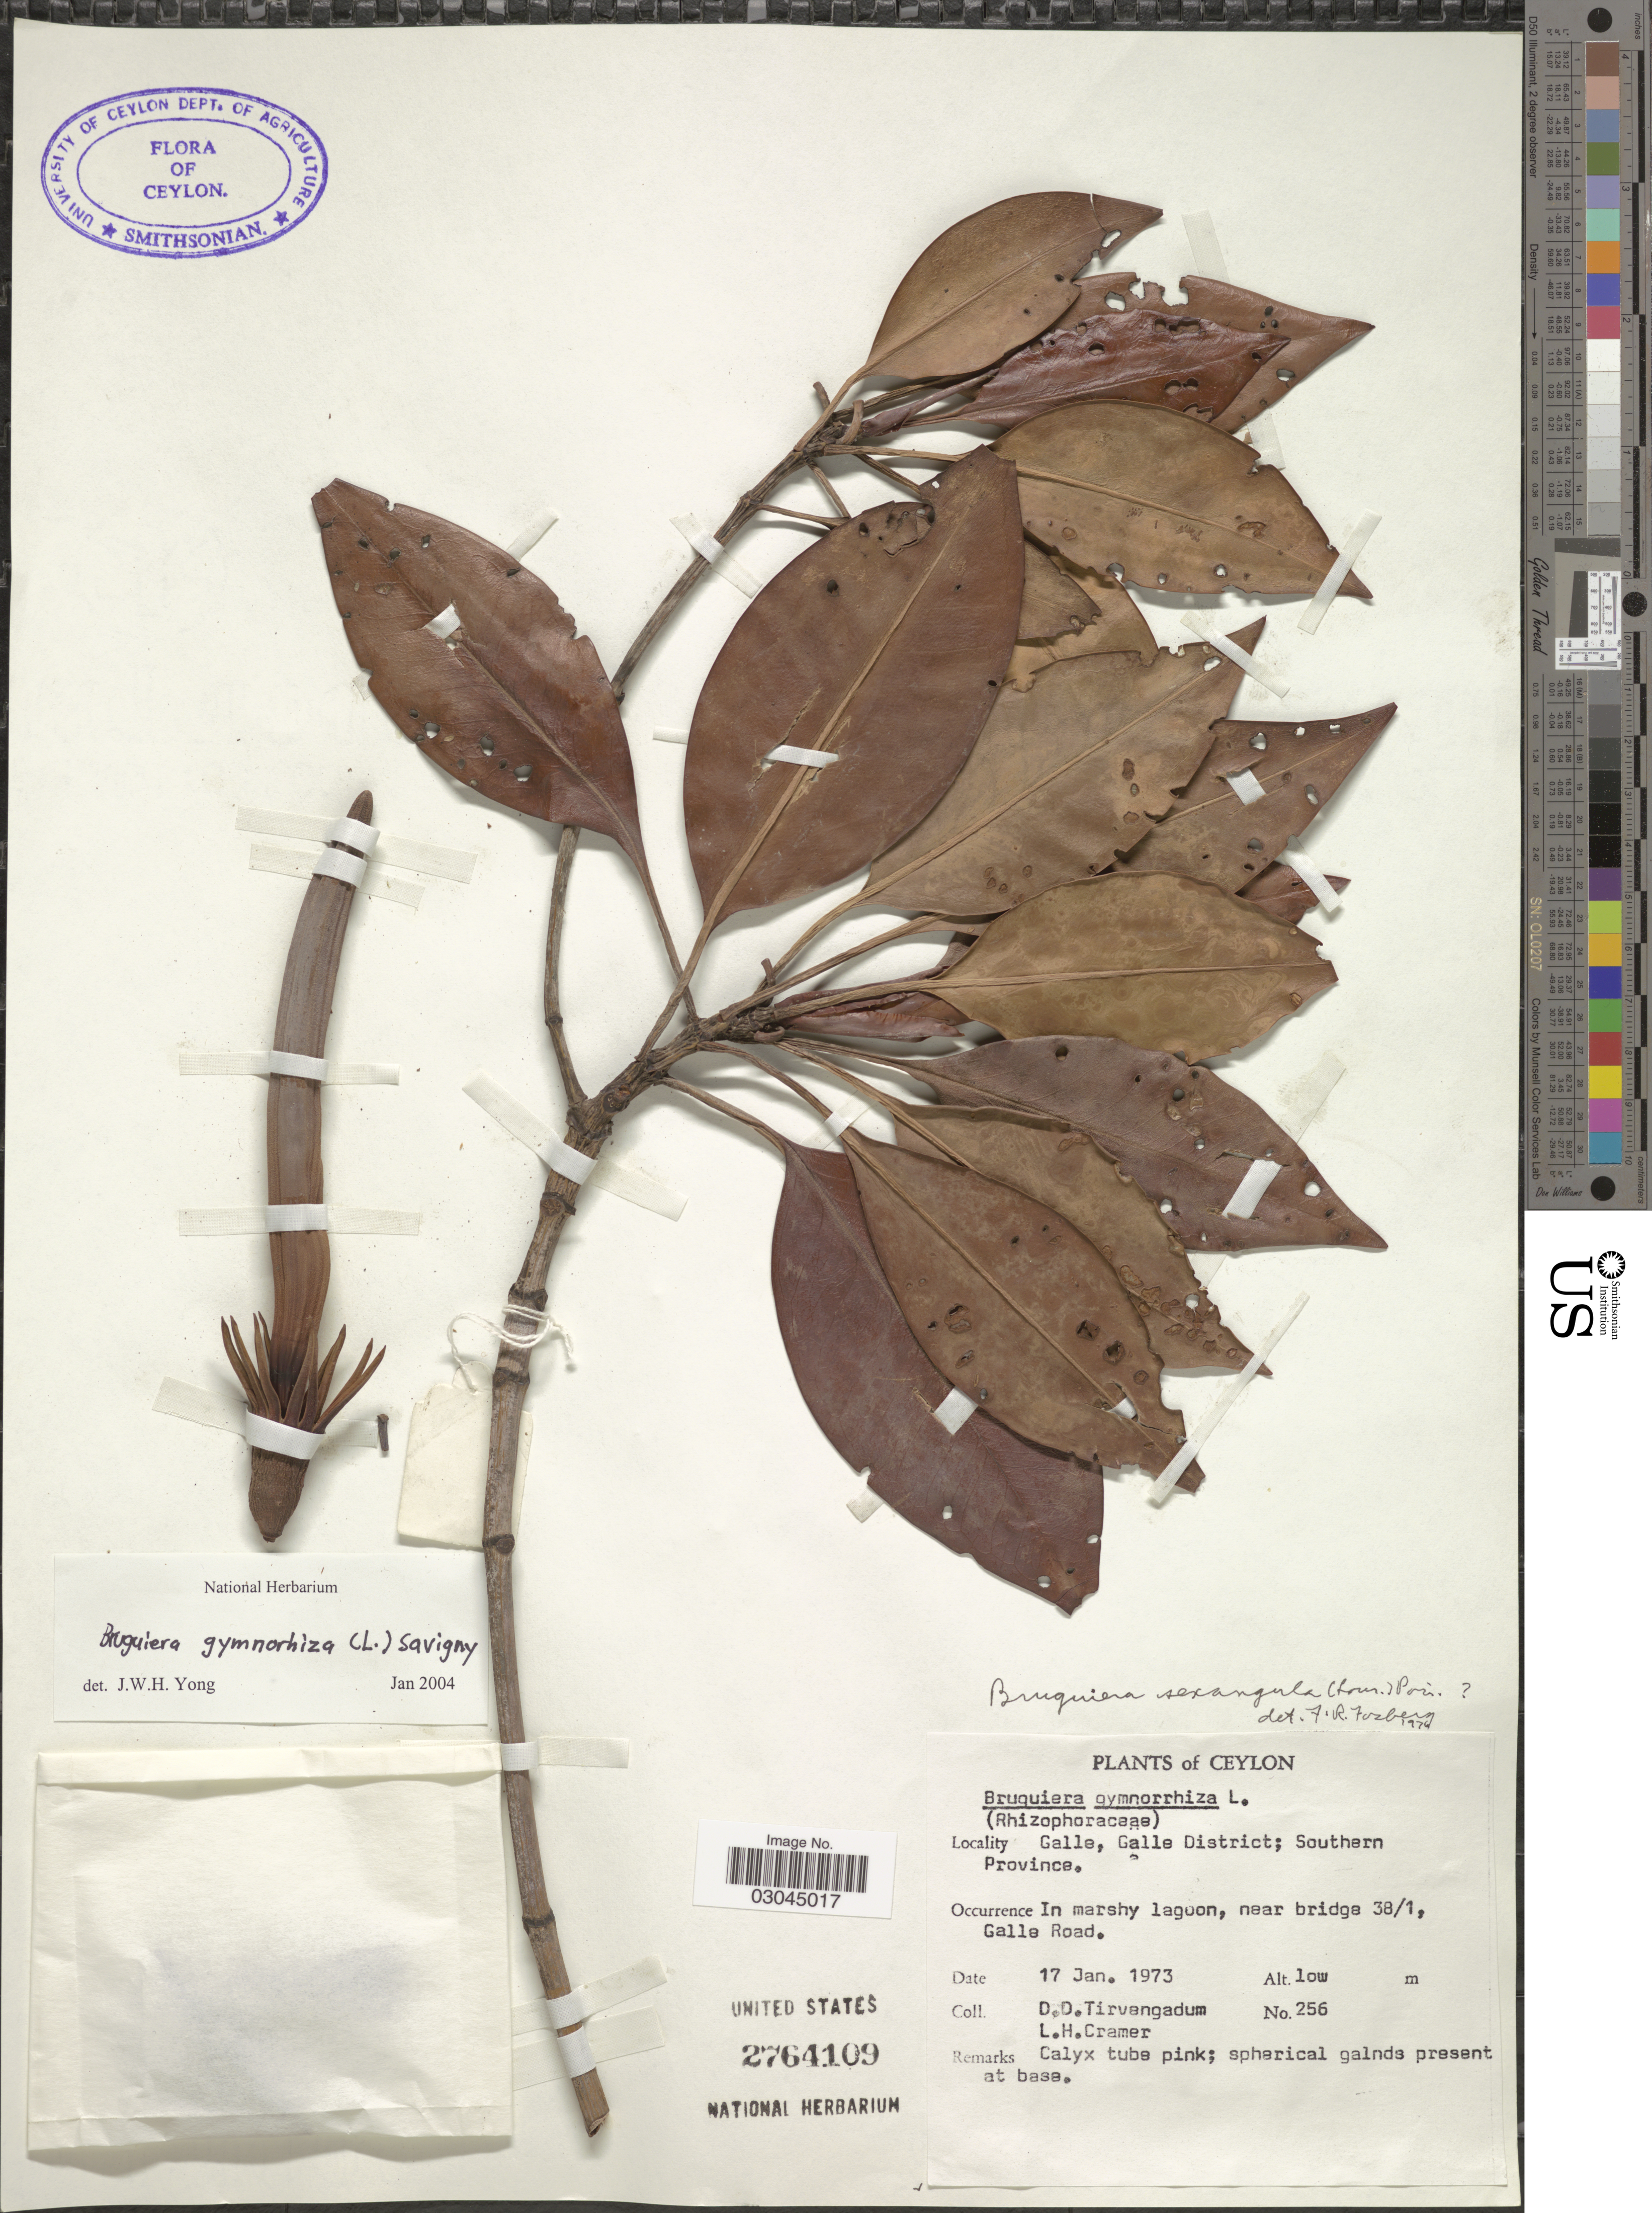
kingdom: Plantae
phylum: Tracheophyta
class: Magnoliopsida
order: Malpighiales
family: Rhizophoraceae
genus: Bruguiera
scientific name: Bruguiera sexangula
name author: (Lour.) Poir.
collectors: D. Tirvengadum & L. H. Cramer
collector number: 256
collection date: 1973-01-17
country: Sri Lanka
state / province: Southern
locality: Ceylon, Galle, Galle District; Southern Province, In marshy lagoon, near bridge 38/1, Galle Road.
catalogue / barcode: US 2764109